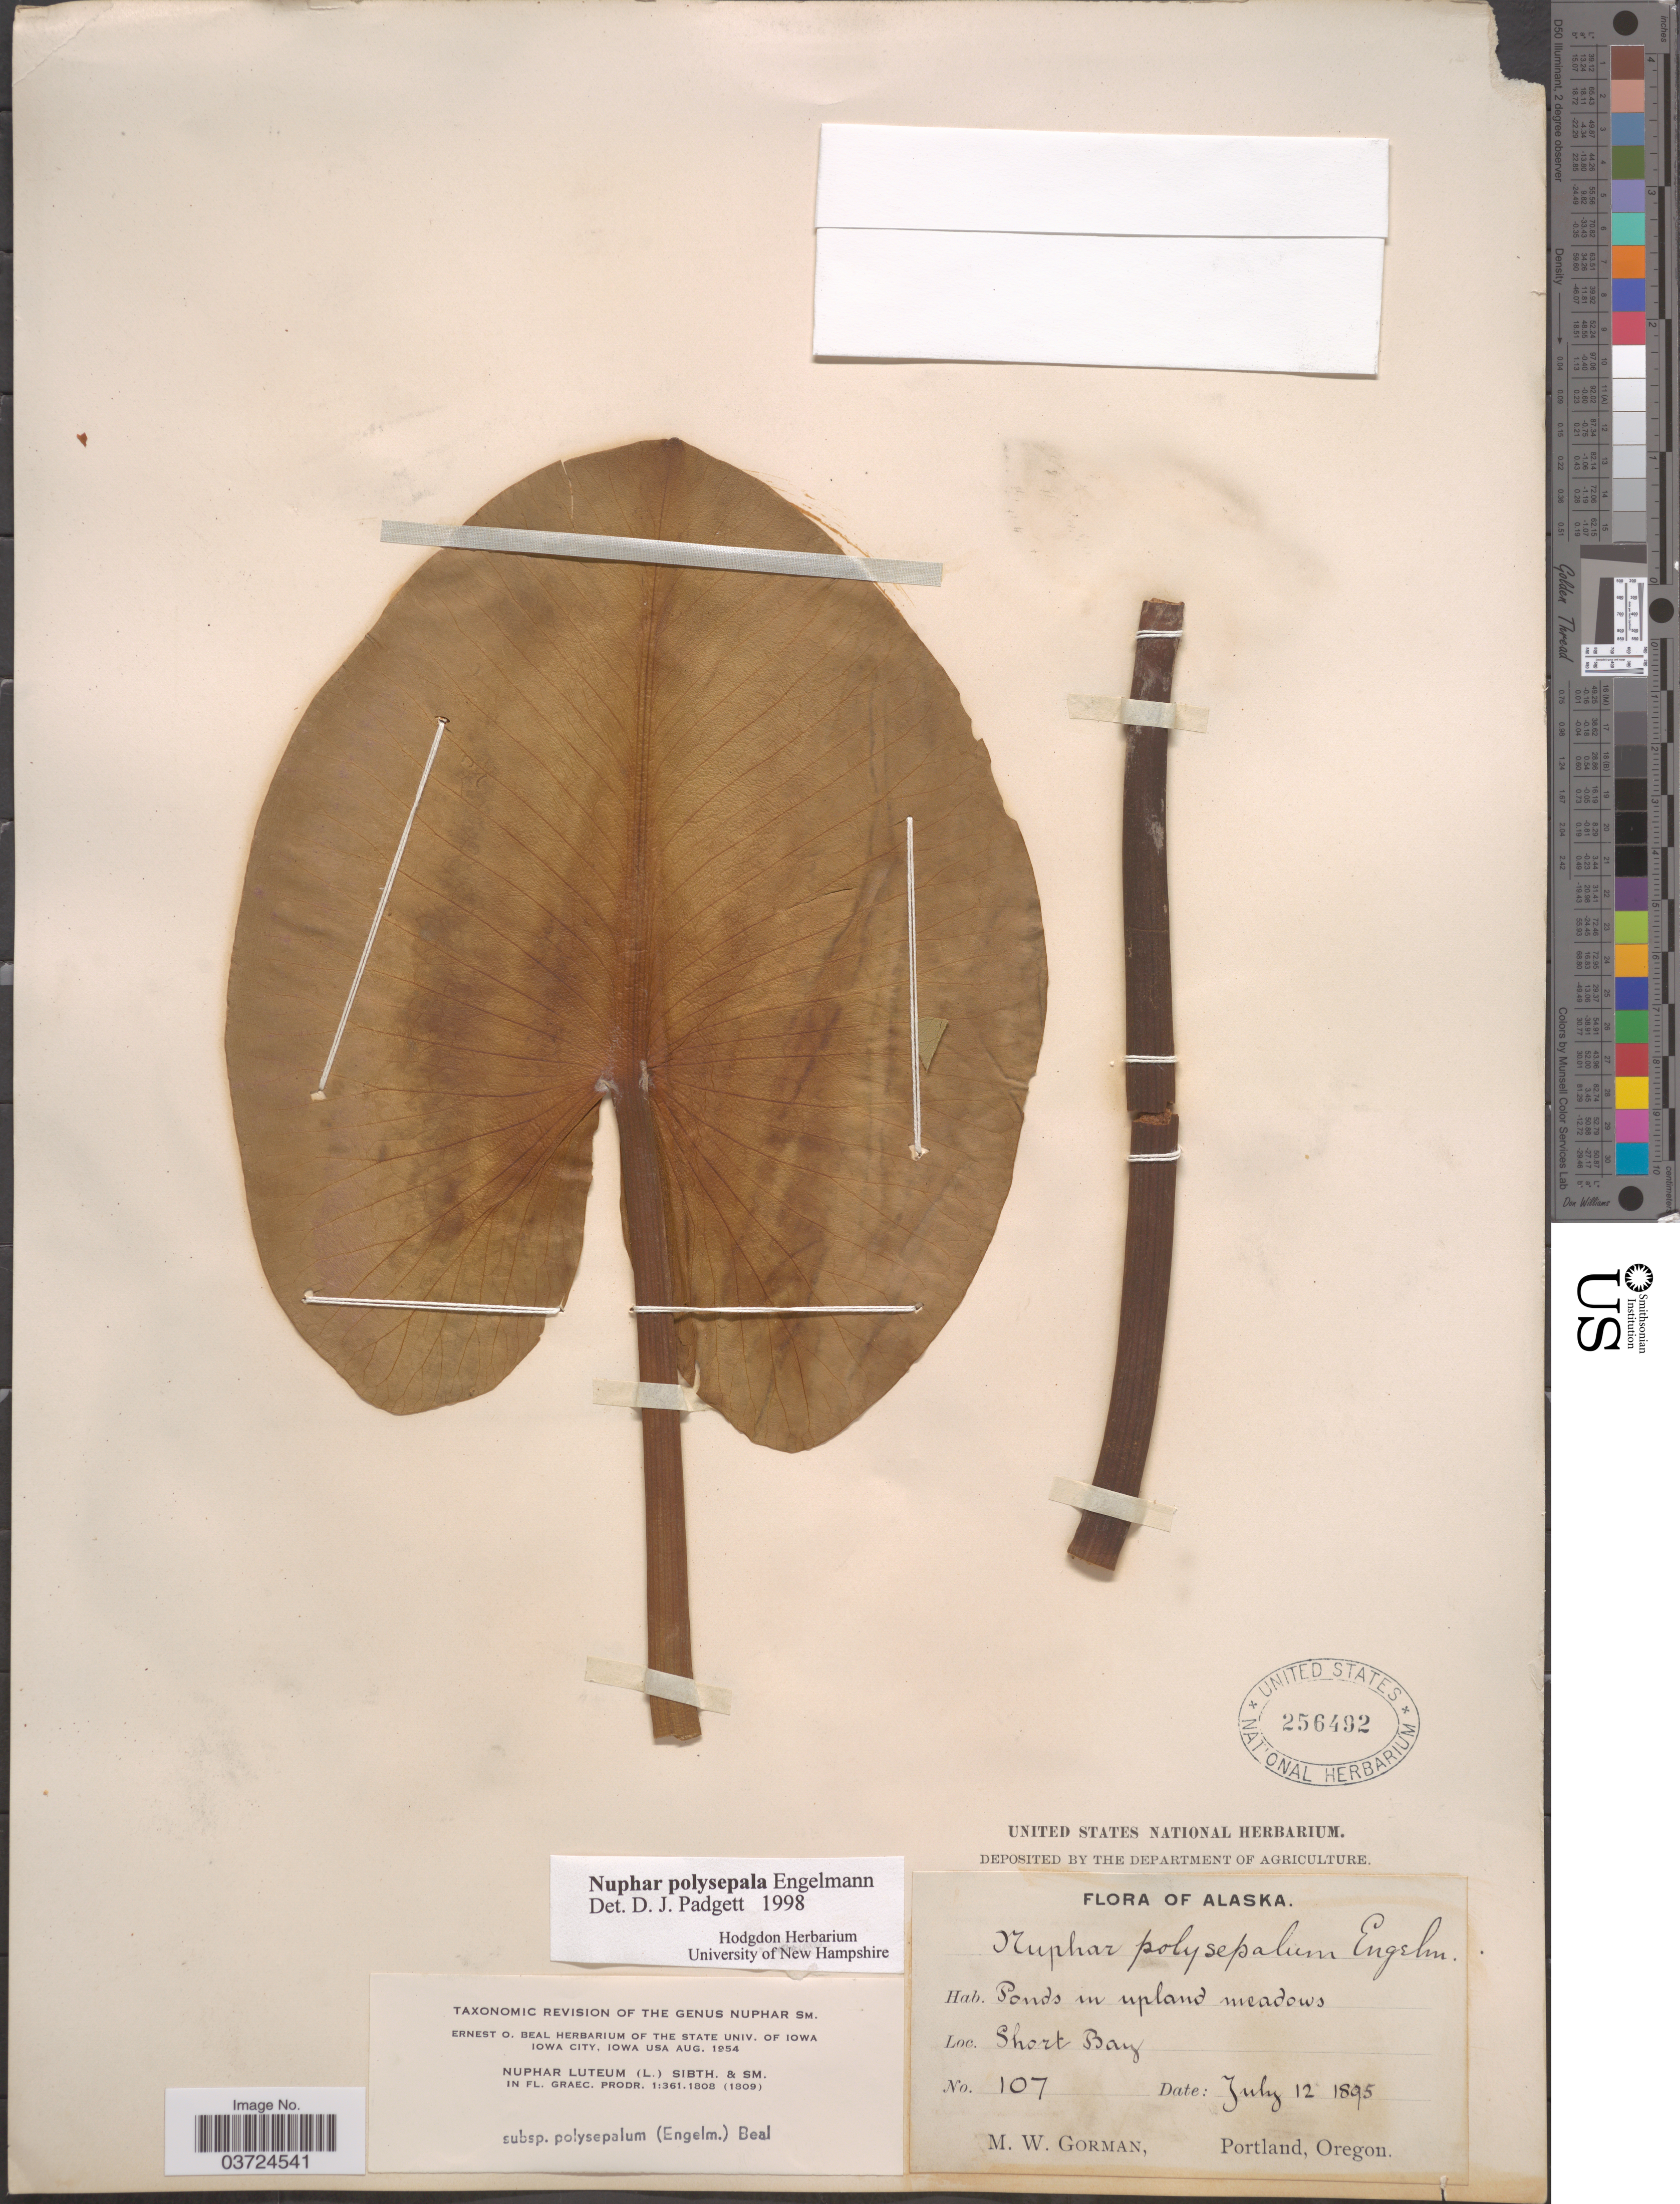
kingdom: Plantae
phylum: Tracheophyta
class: Magnoliopsida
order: Nymphaeales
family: Nymphaeaceae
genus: Nuphar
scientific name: Nuphar polysepala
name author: Englem.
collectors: M. W. Gorman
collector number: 107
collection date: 1895-07-12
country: United States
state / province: Alaska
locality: Short Bay.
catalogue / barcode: US 256492